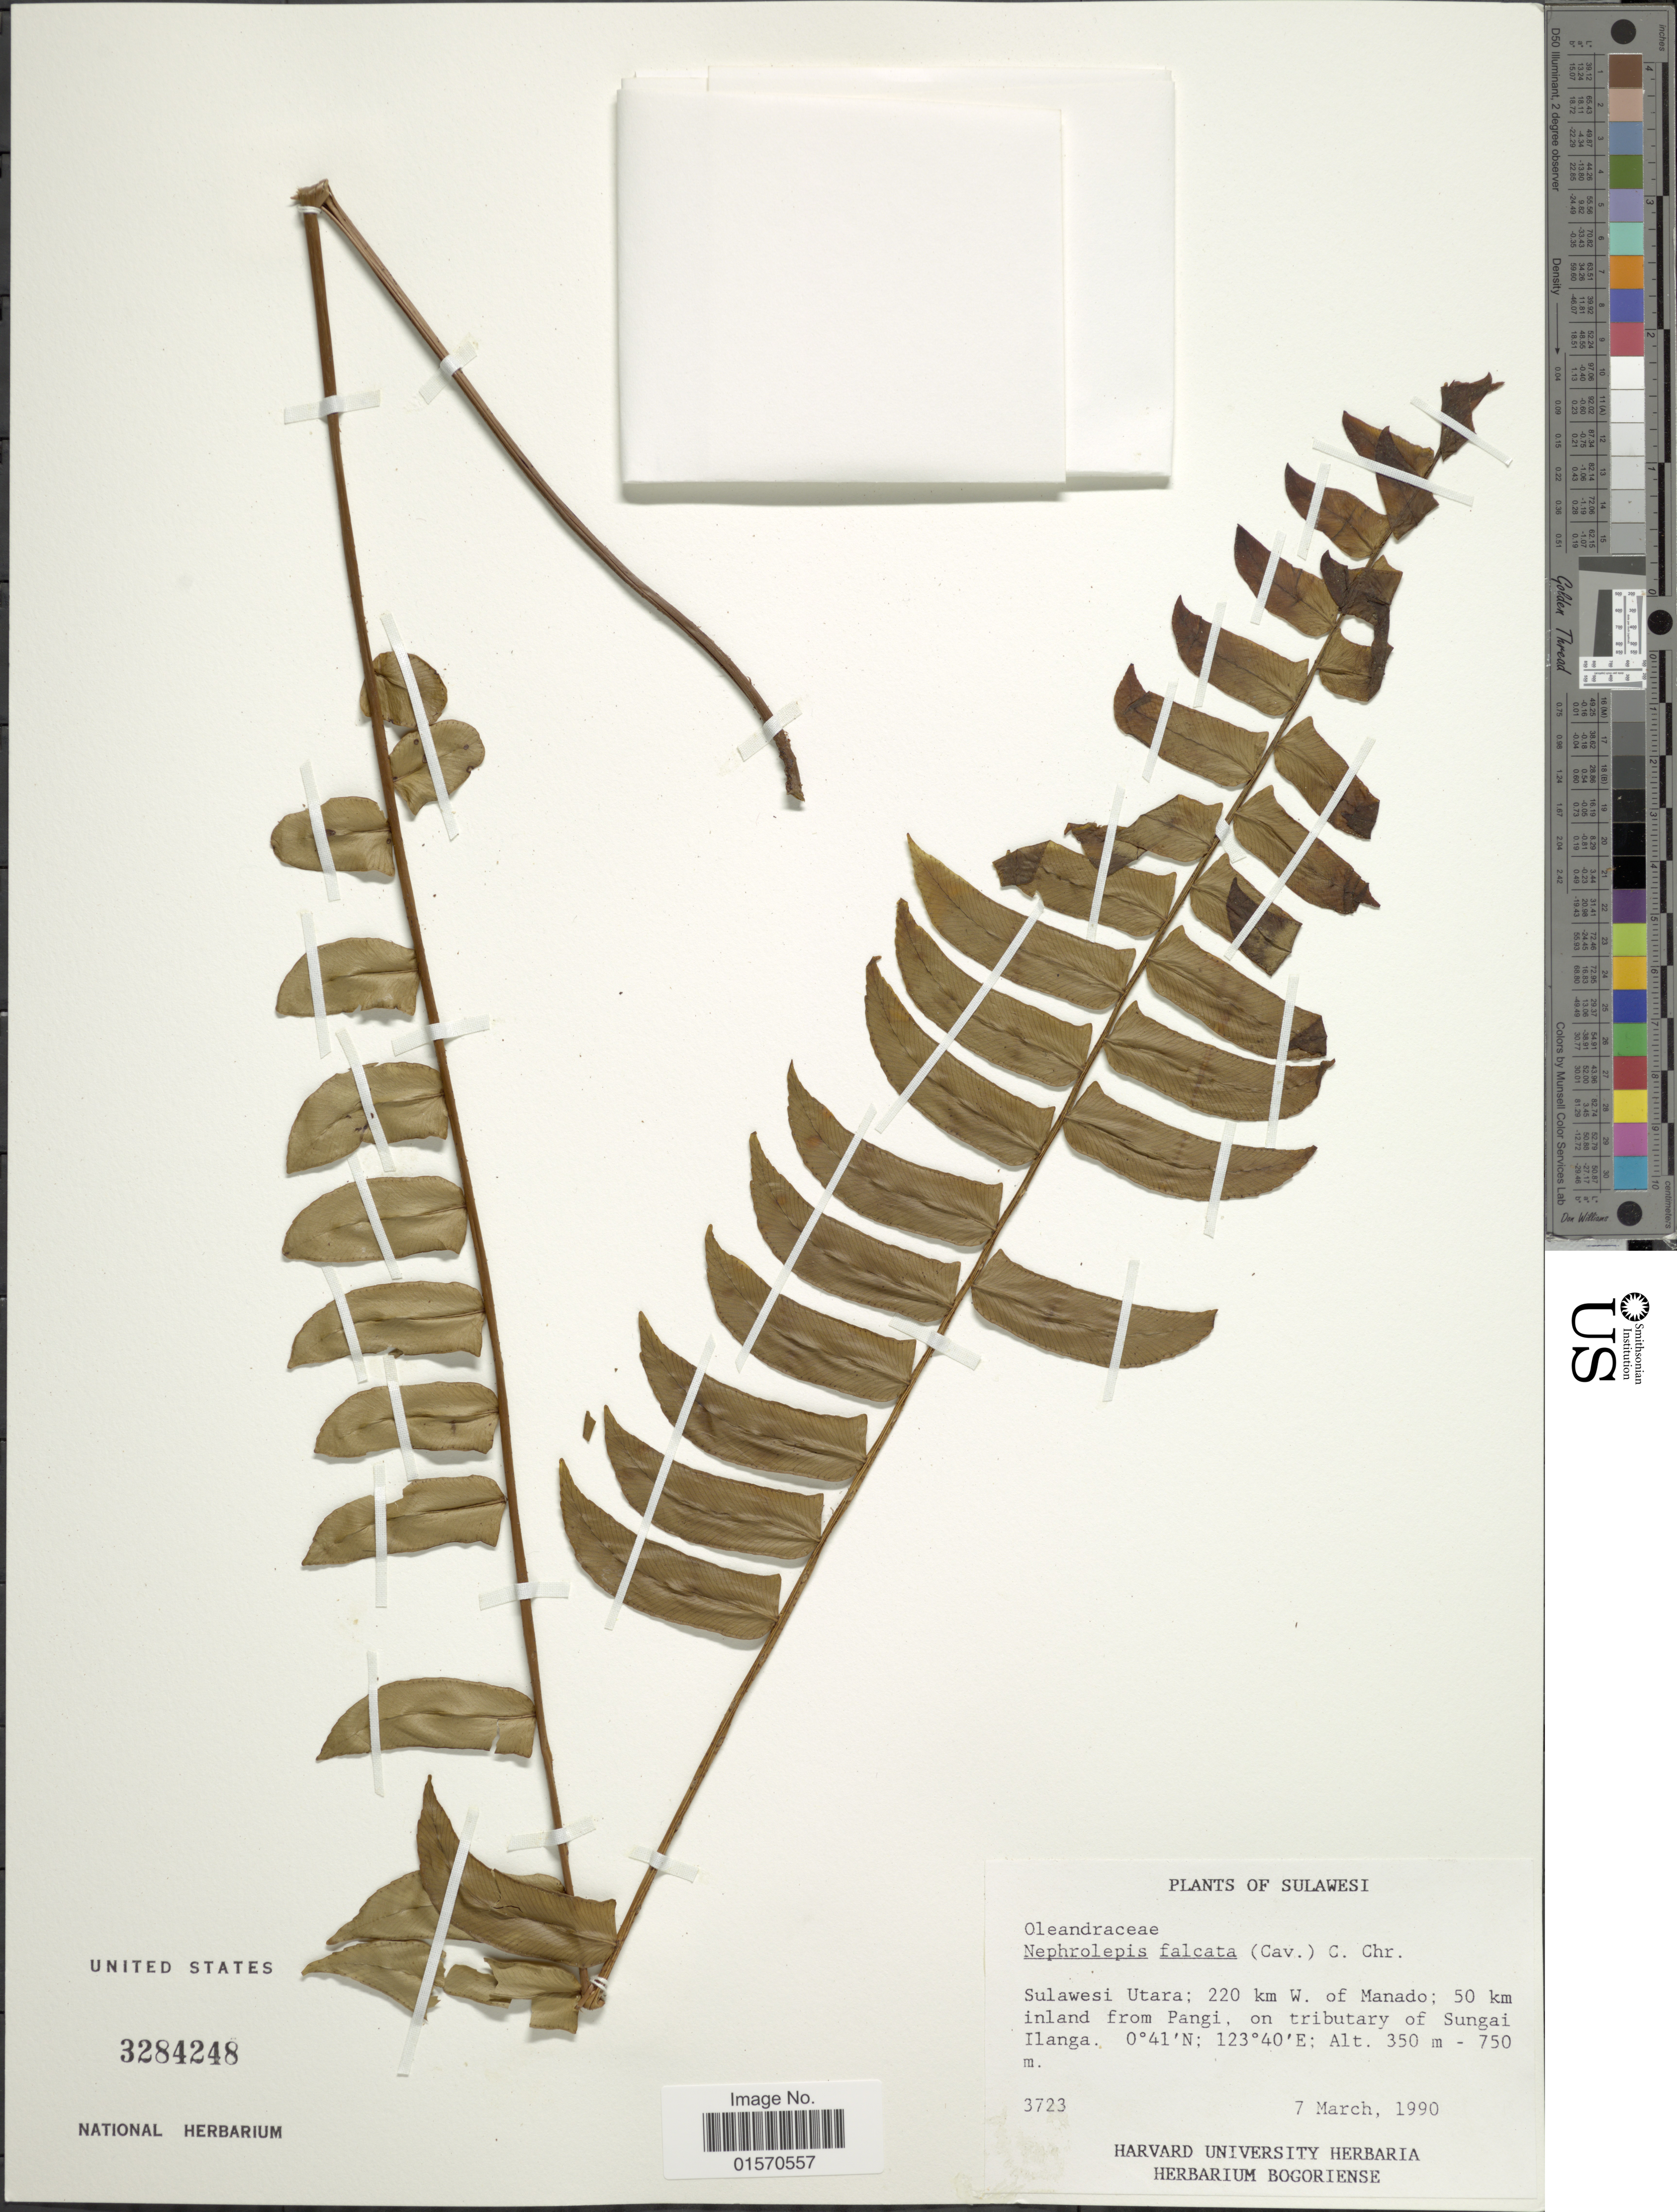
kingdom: Plantae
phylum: Tracheophyta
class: Polypodiopsida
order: Polypodiales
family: Nephrolepidaceae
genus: Nephrolepis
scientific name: Nephrolepis falcata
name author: (Cav.) C. Chr.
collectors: Harvard University Herbaria & Herbarium Bogoriense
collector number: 3723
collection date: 1990-03-07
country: Indonesia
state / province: Sulawesi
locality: Sulawesi Utara; 220 km W. of Manado; 50 km inland from Pangi, on tributary of Sungai Ilanga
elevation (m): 350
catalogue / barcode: US 3284248